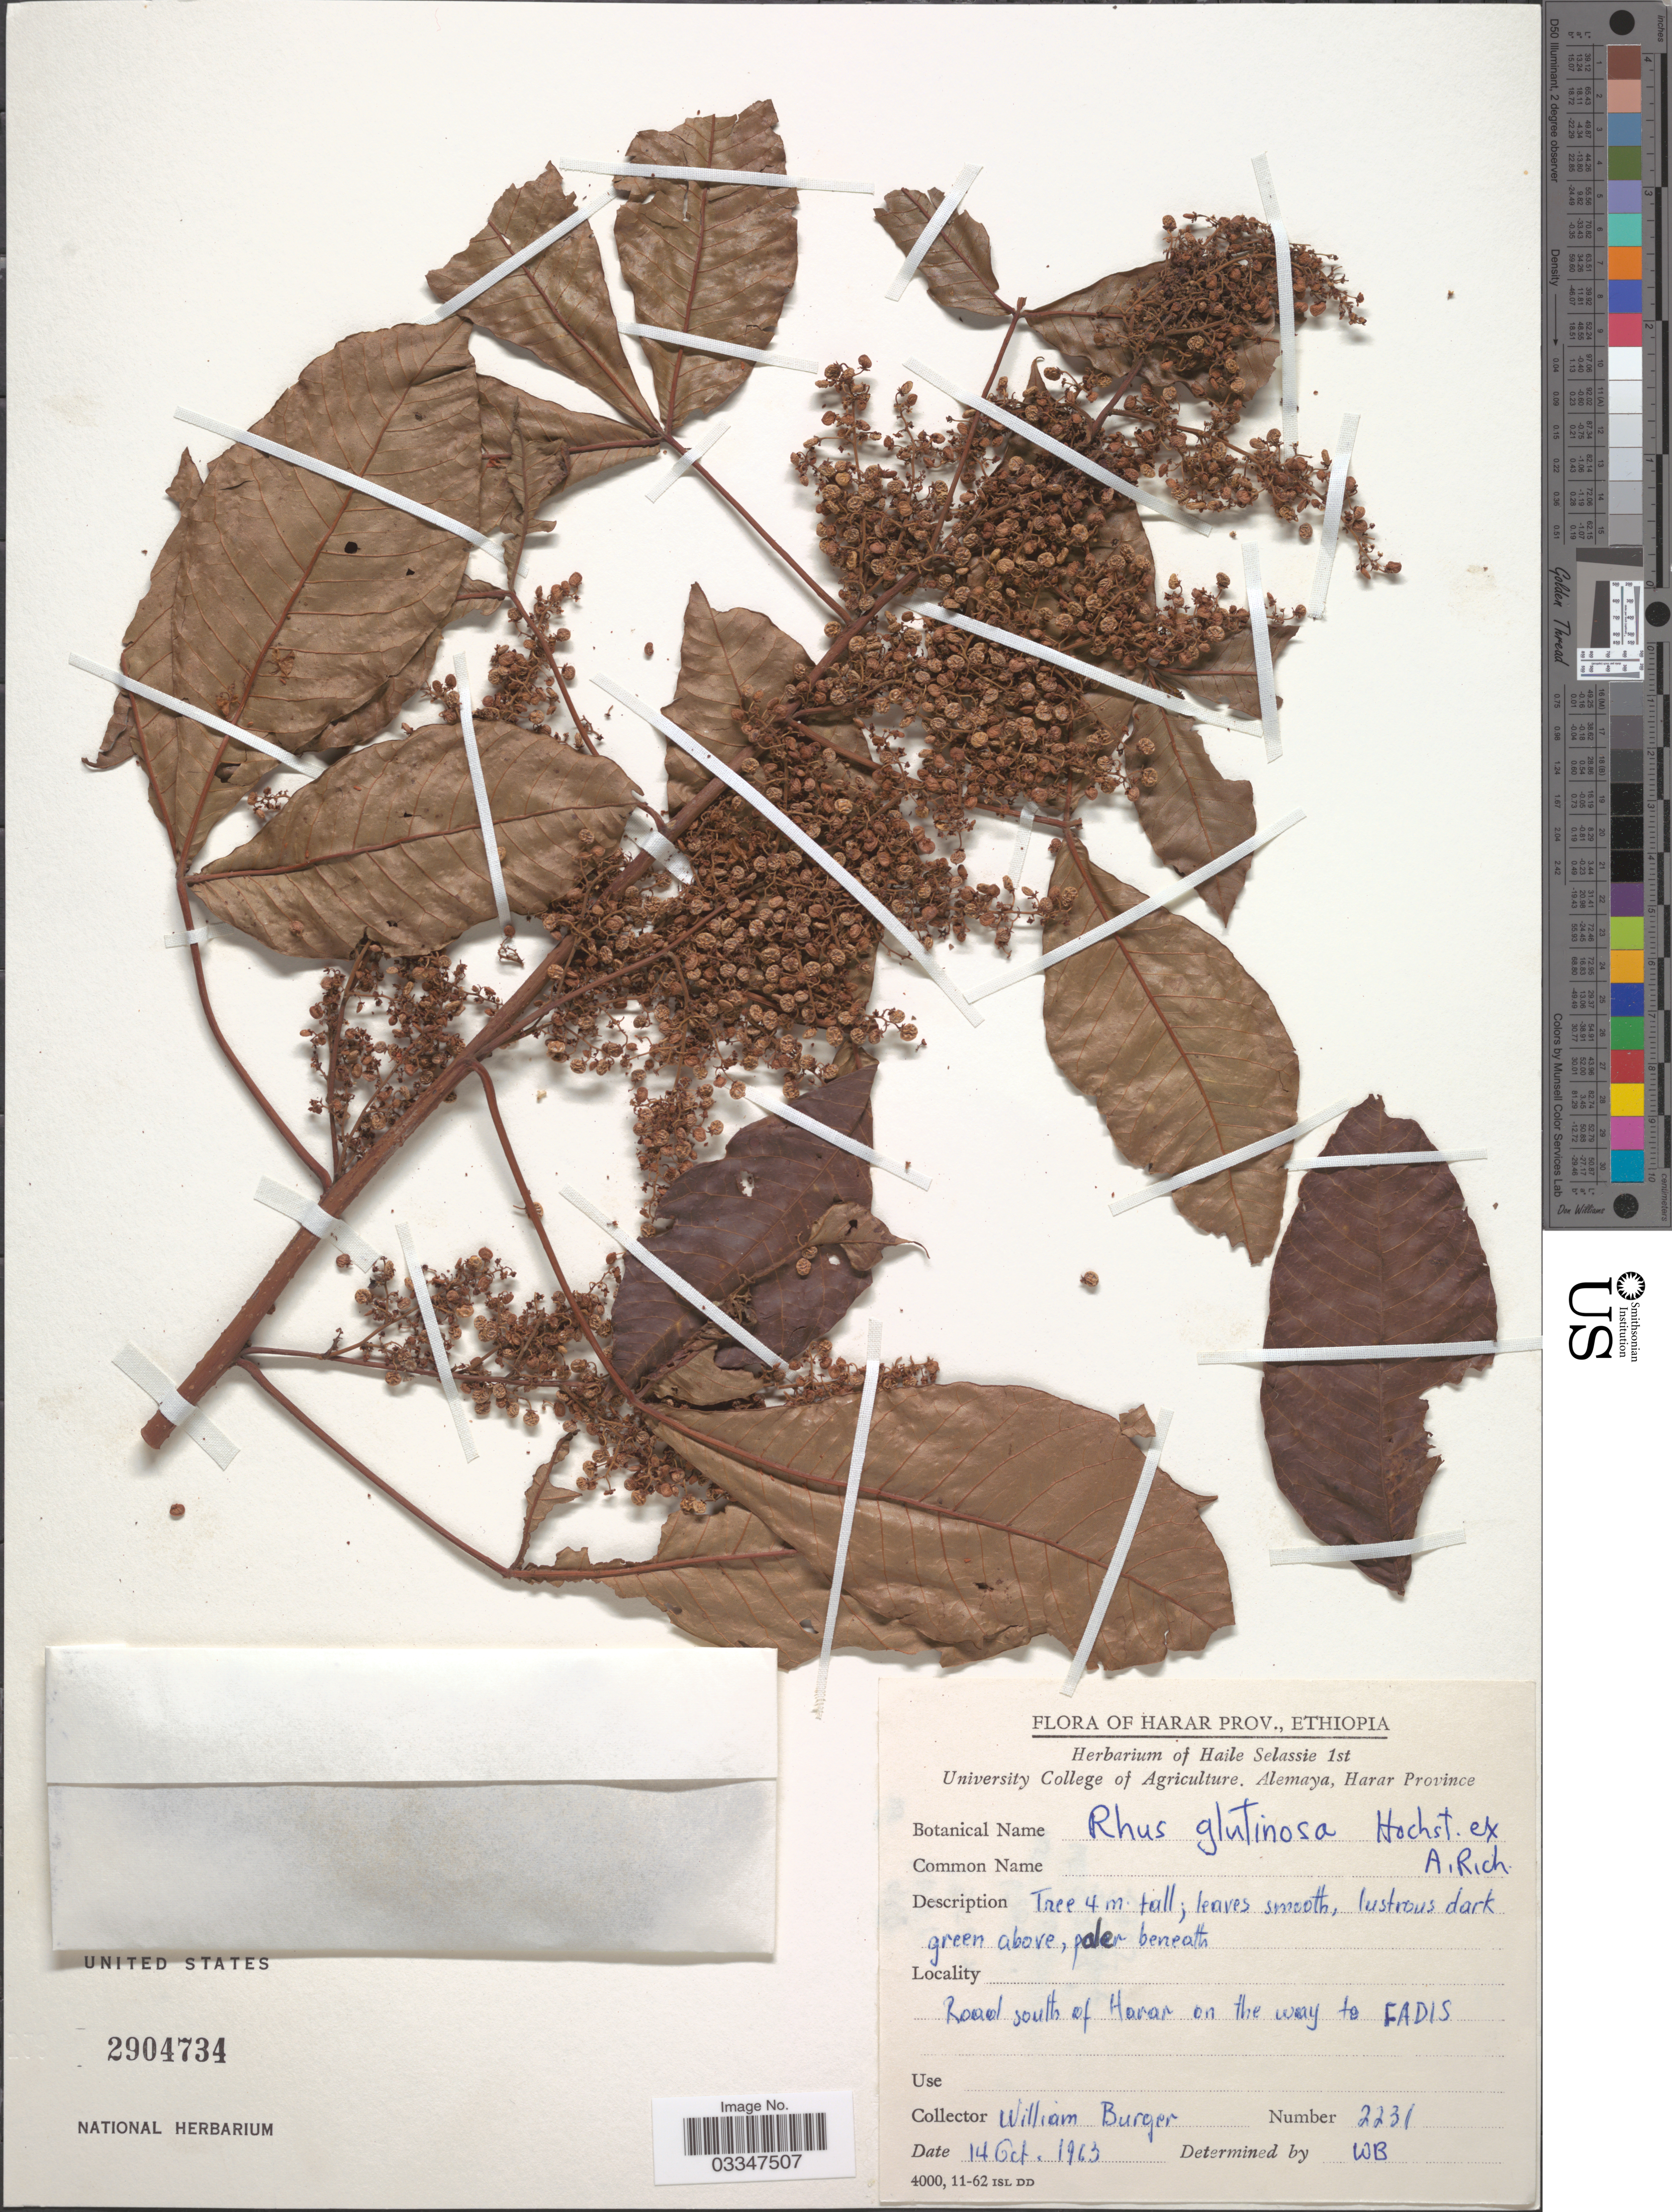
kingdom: Plantae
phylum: Tracheophyta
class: Magnoliopsida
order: Sapindales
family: Anacardiaceae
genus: Rhus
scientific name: Rhus glutinosa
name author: Hochst. ex A. Rich.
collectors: W. Burger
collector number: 2231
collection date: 1963-10-14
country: Ethiopia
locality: Harar Prov. Road south of Harar on the way to Fadis.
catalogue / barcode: US 2904734